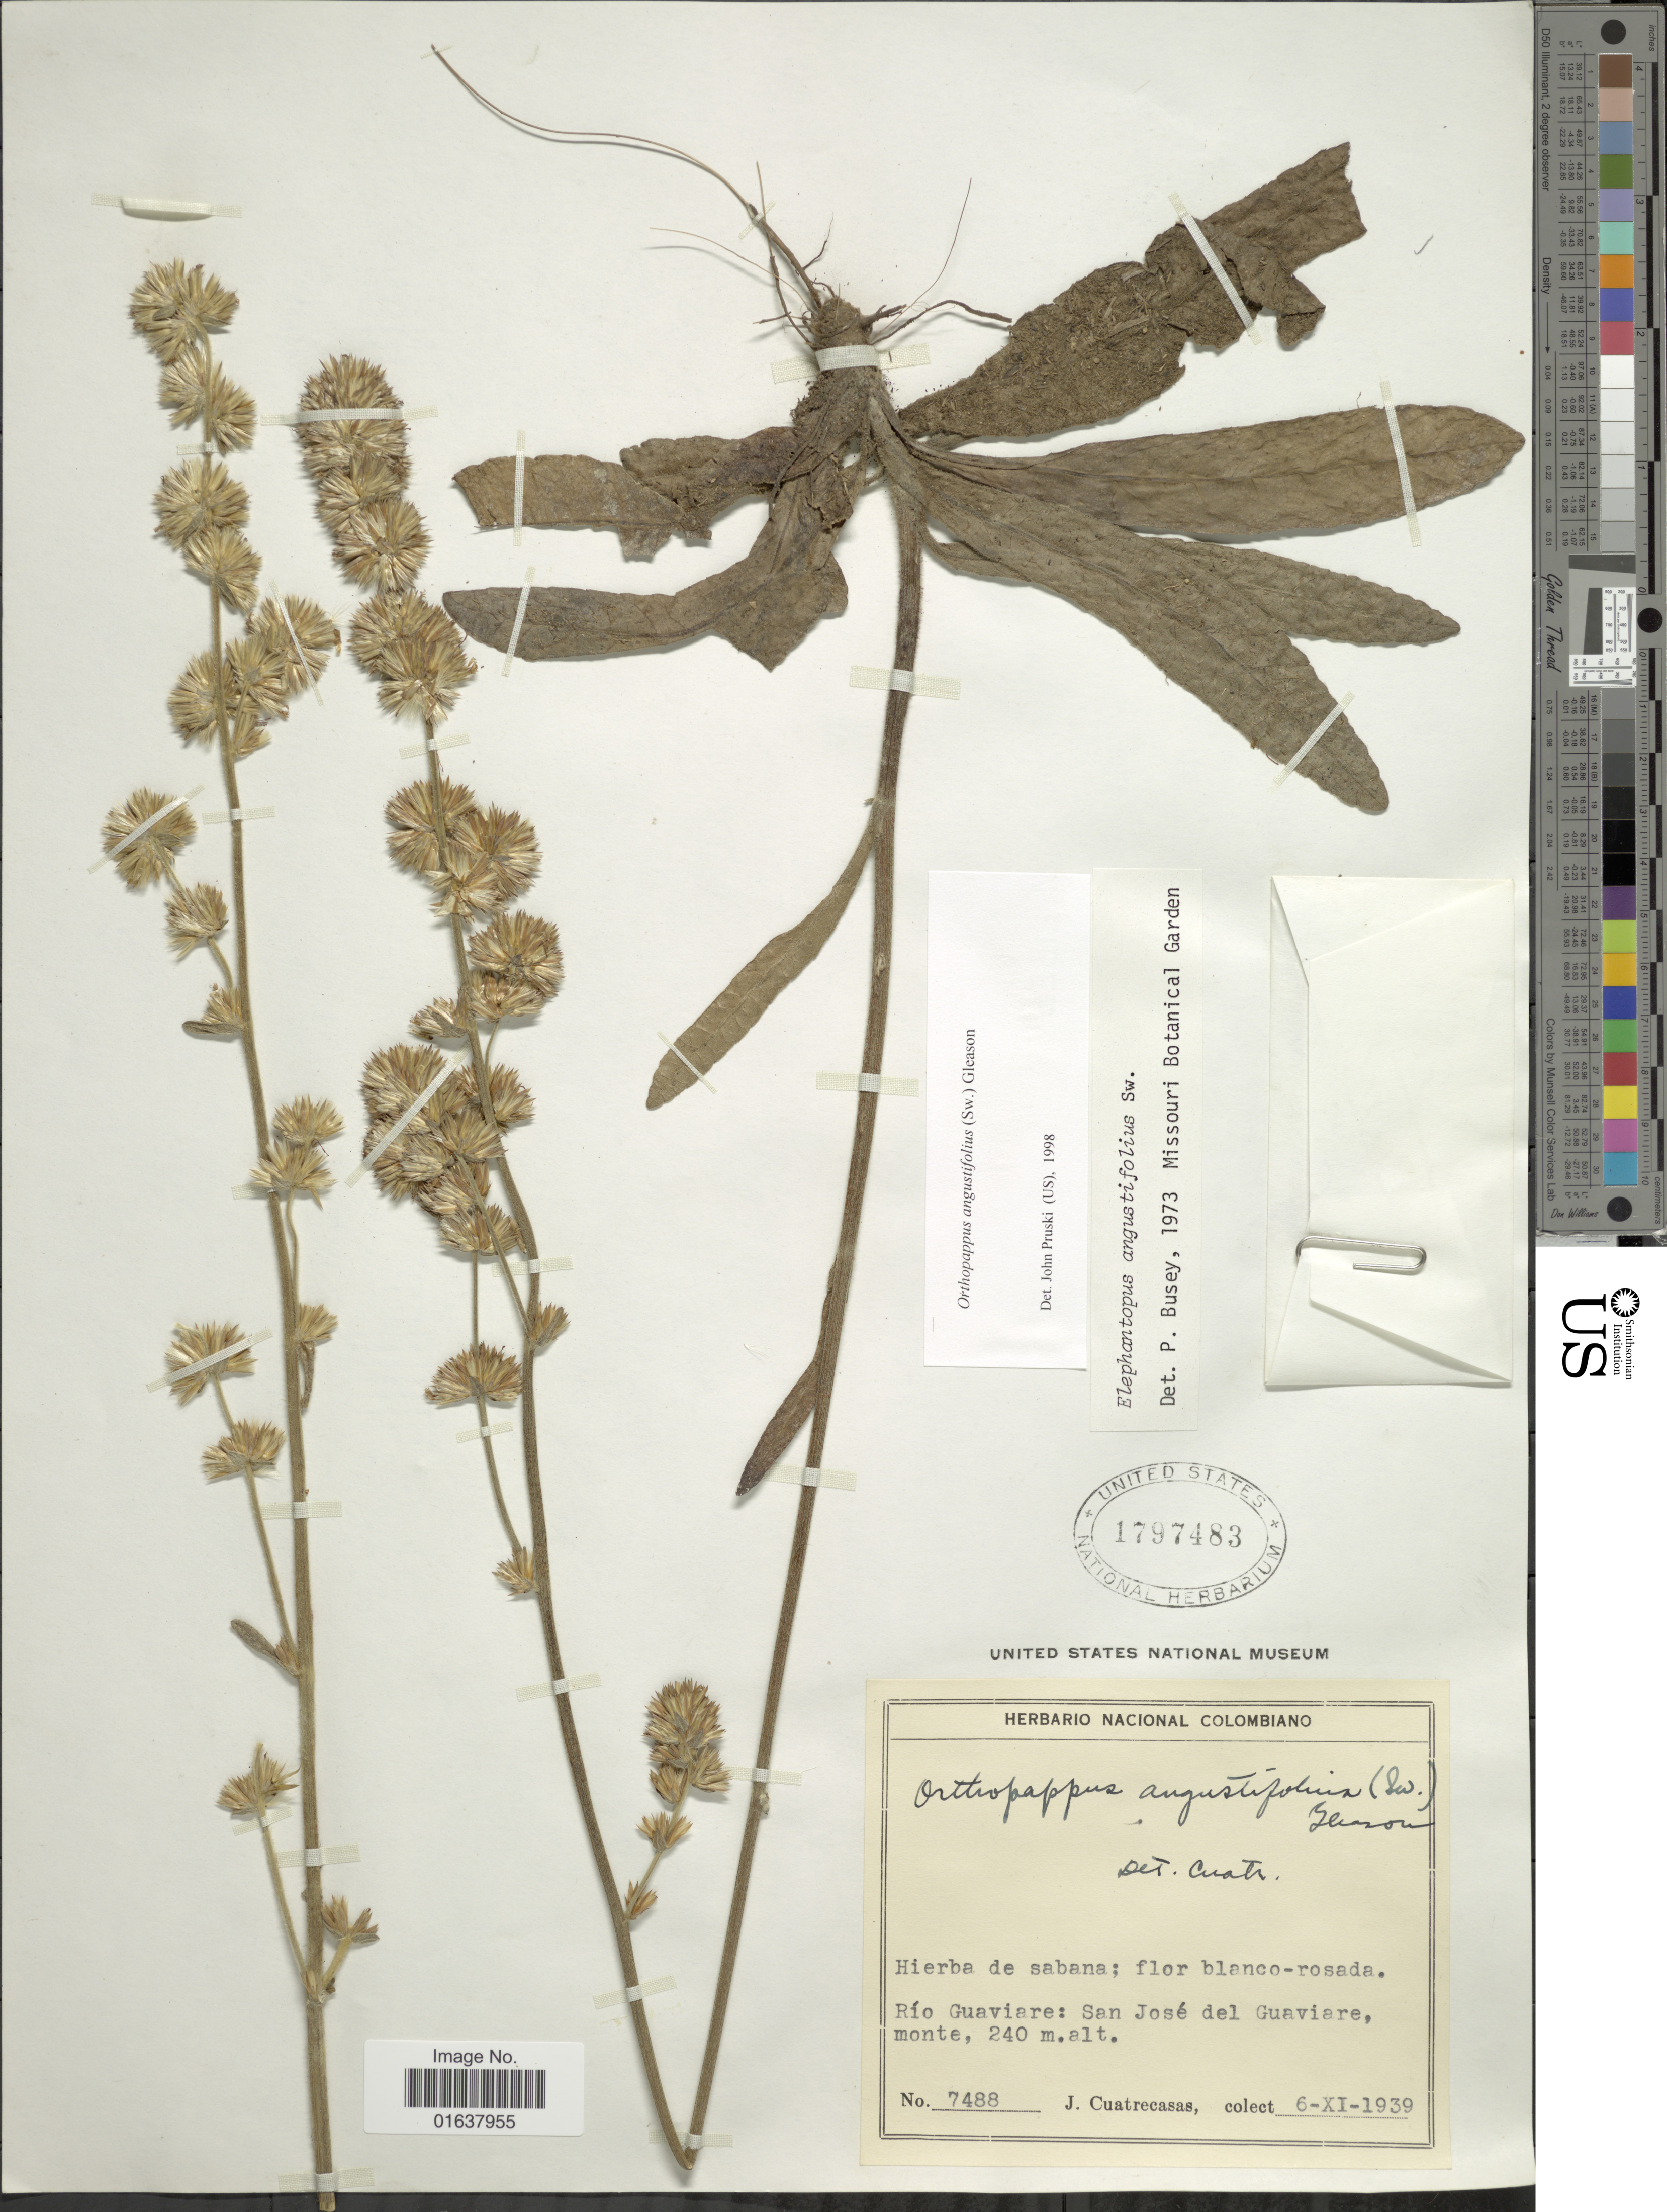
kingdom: Plantae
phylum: Tracheophyta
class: Magnoliopsida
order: Asterales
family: Asteraceae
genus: Orthopappus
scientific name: Orthopappus angustifolius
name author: (Sw.) Gleason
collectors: J. Cuatrecasas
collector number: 7488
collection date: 1939-11-06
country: Colombia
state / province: Guaviare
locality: Rio Guaviare: San Jose del Guaviare, monte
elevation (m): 240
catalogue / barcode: US 1797483